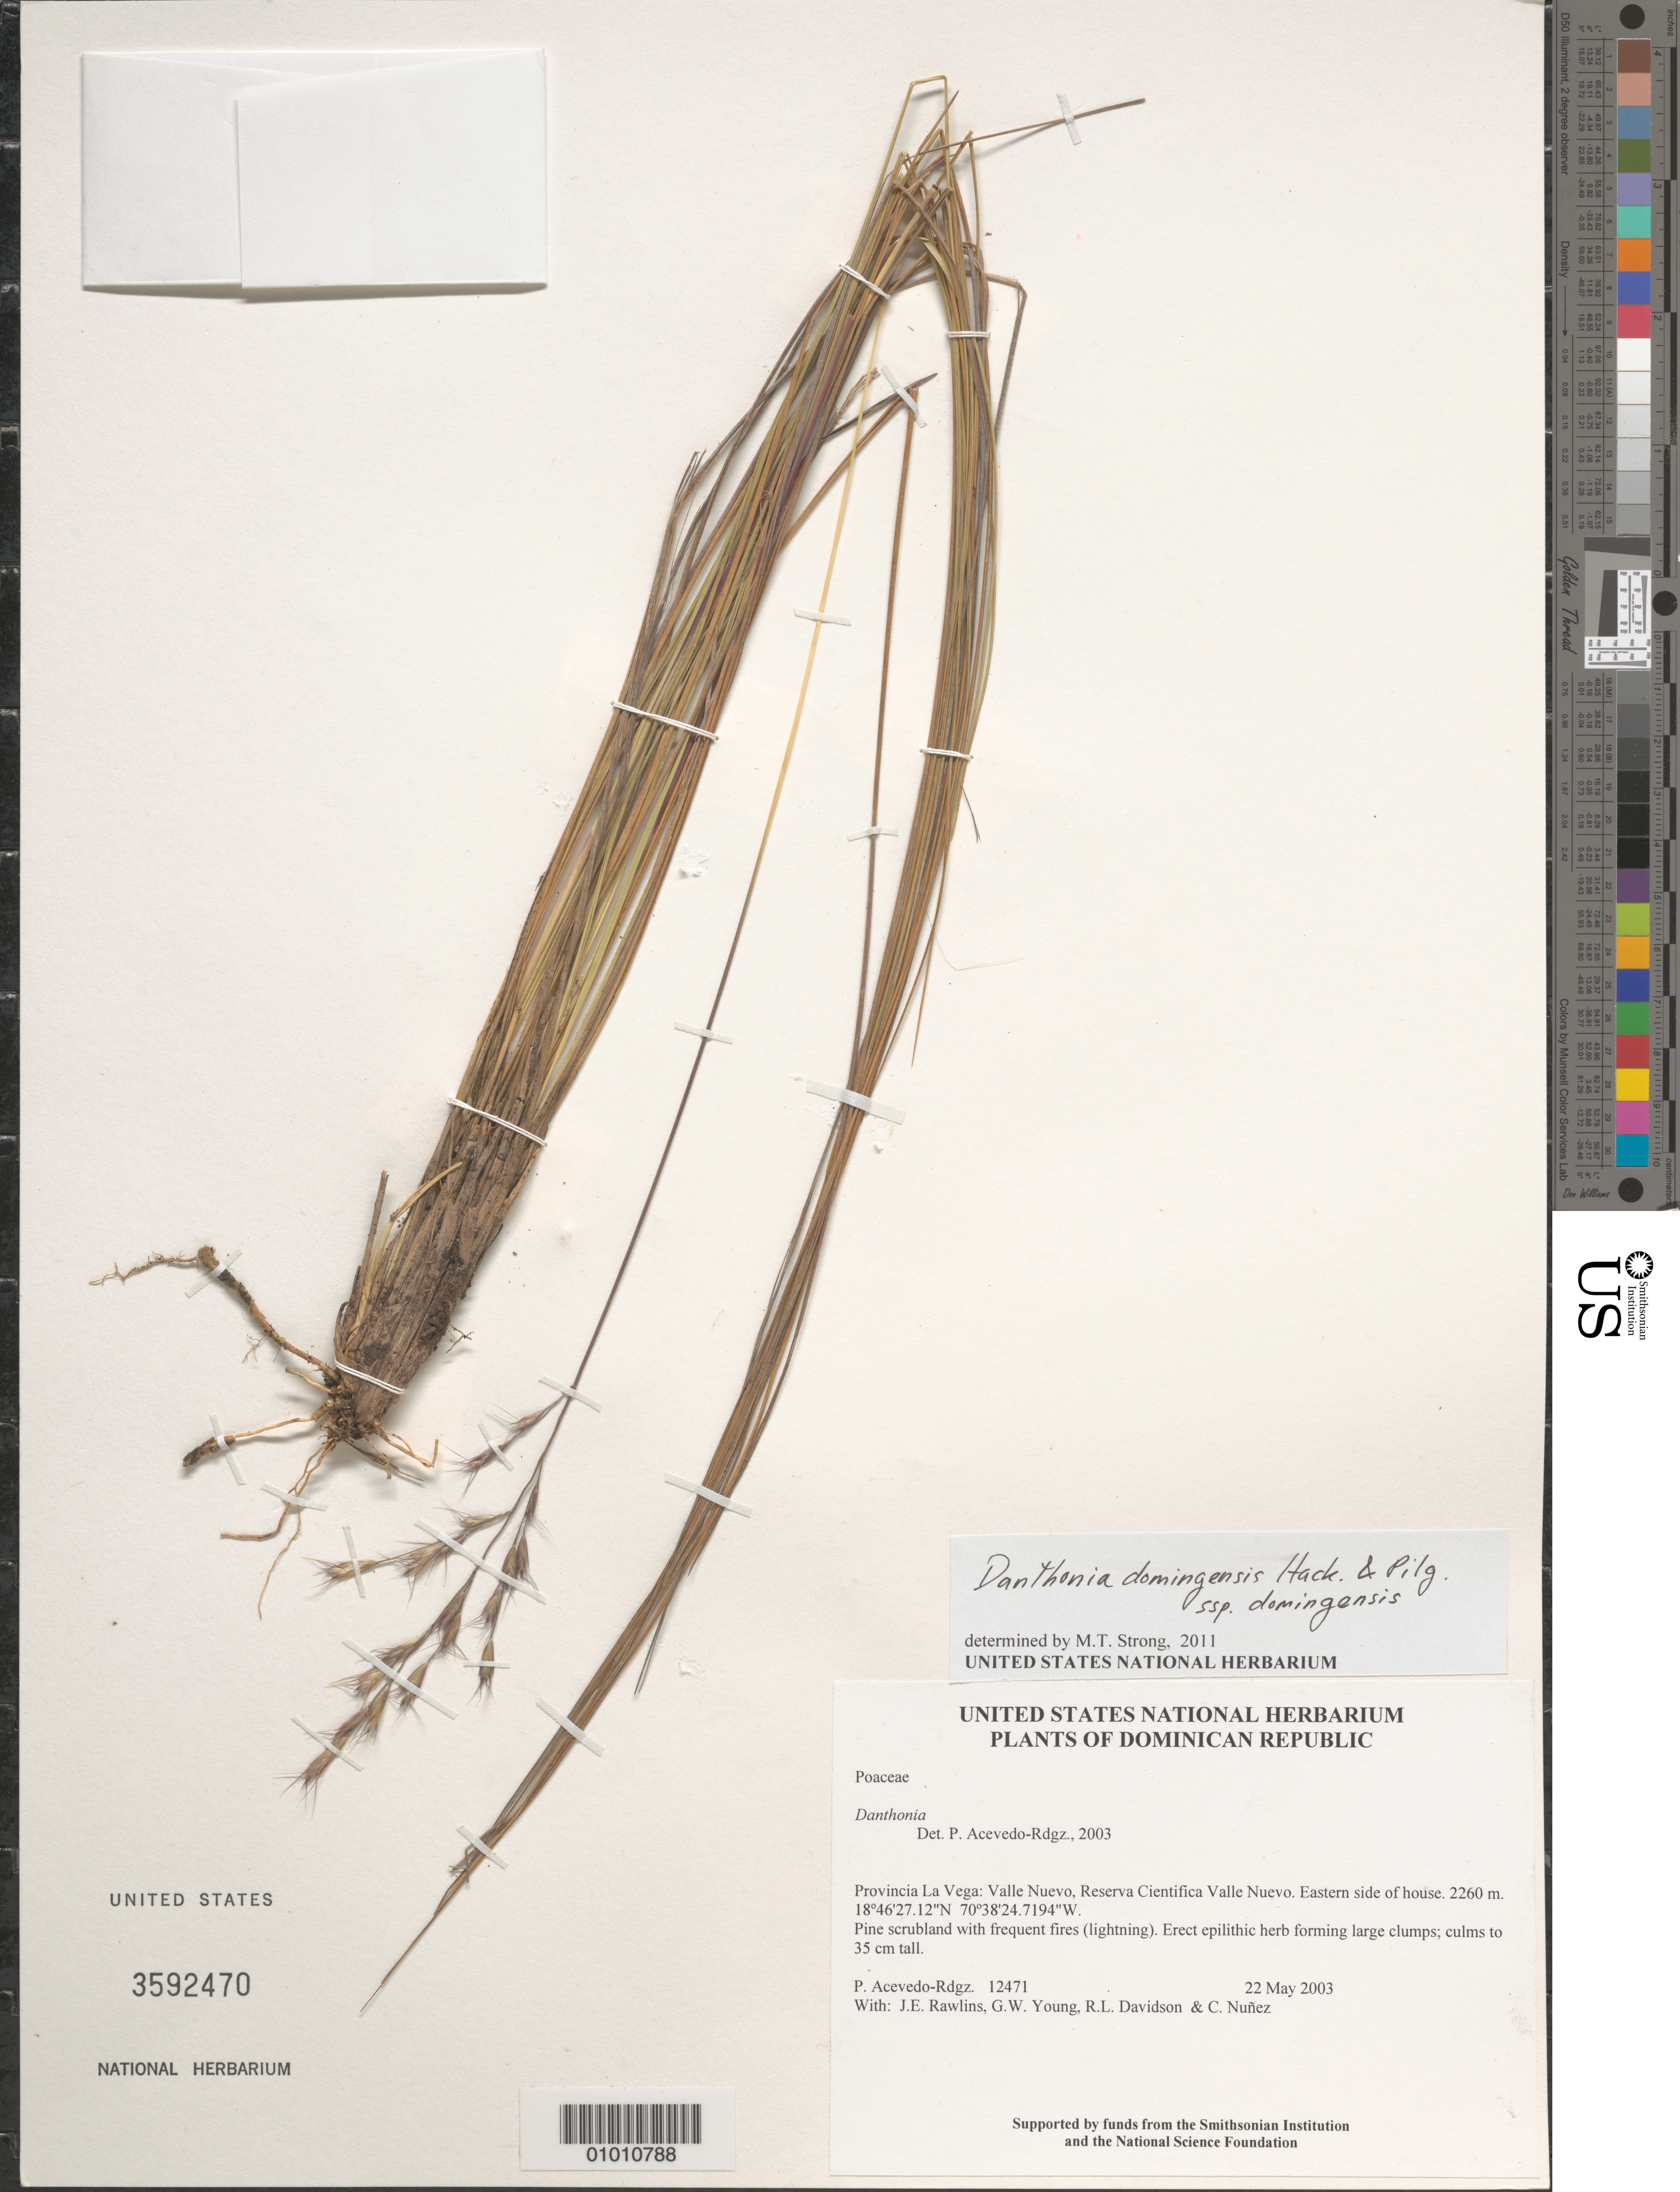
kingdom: Plantae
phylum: Tracheophyta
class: Liliopsida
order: Poales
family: Poaceae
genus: Danthonia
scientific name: Danthonia domingensis subsp. domingensis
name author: Hack. & Pilg.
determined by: Strong, M. T., (US), Smithsonian Institution - National Museum of Natural History (UNITED STATES)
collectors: P. Acevedo-Rodr., J. Rawlins, G. Young, R. Davidson & C. Nunez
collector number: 12471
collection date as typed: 22 May 2003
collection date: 2003-05-22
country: Dominican Republic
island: Hispaniola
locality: Provincia La Vega: Valle Nuevo, Reserva Cientifica Valle Nuevo. Eastern side of house.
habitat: Pine scrubland with frequent fires (lightning).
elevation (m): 2260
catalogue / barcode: US 3592470